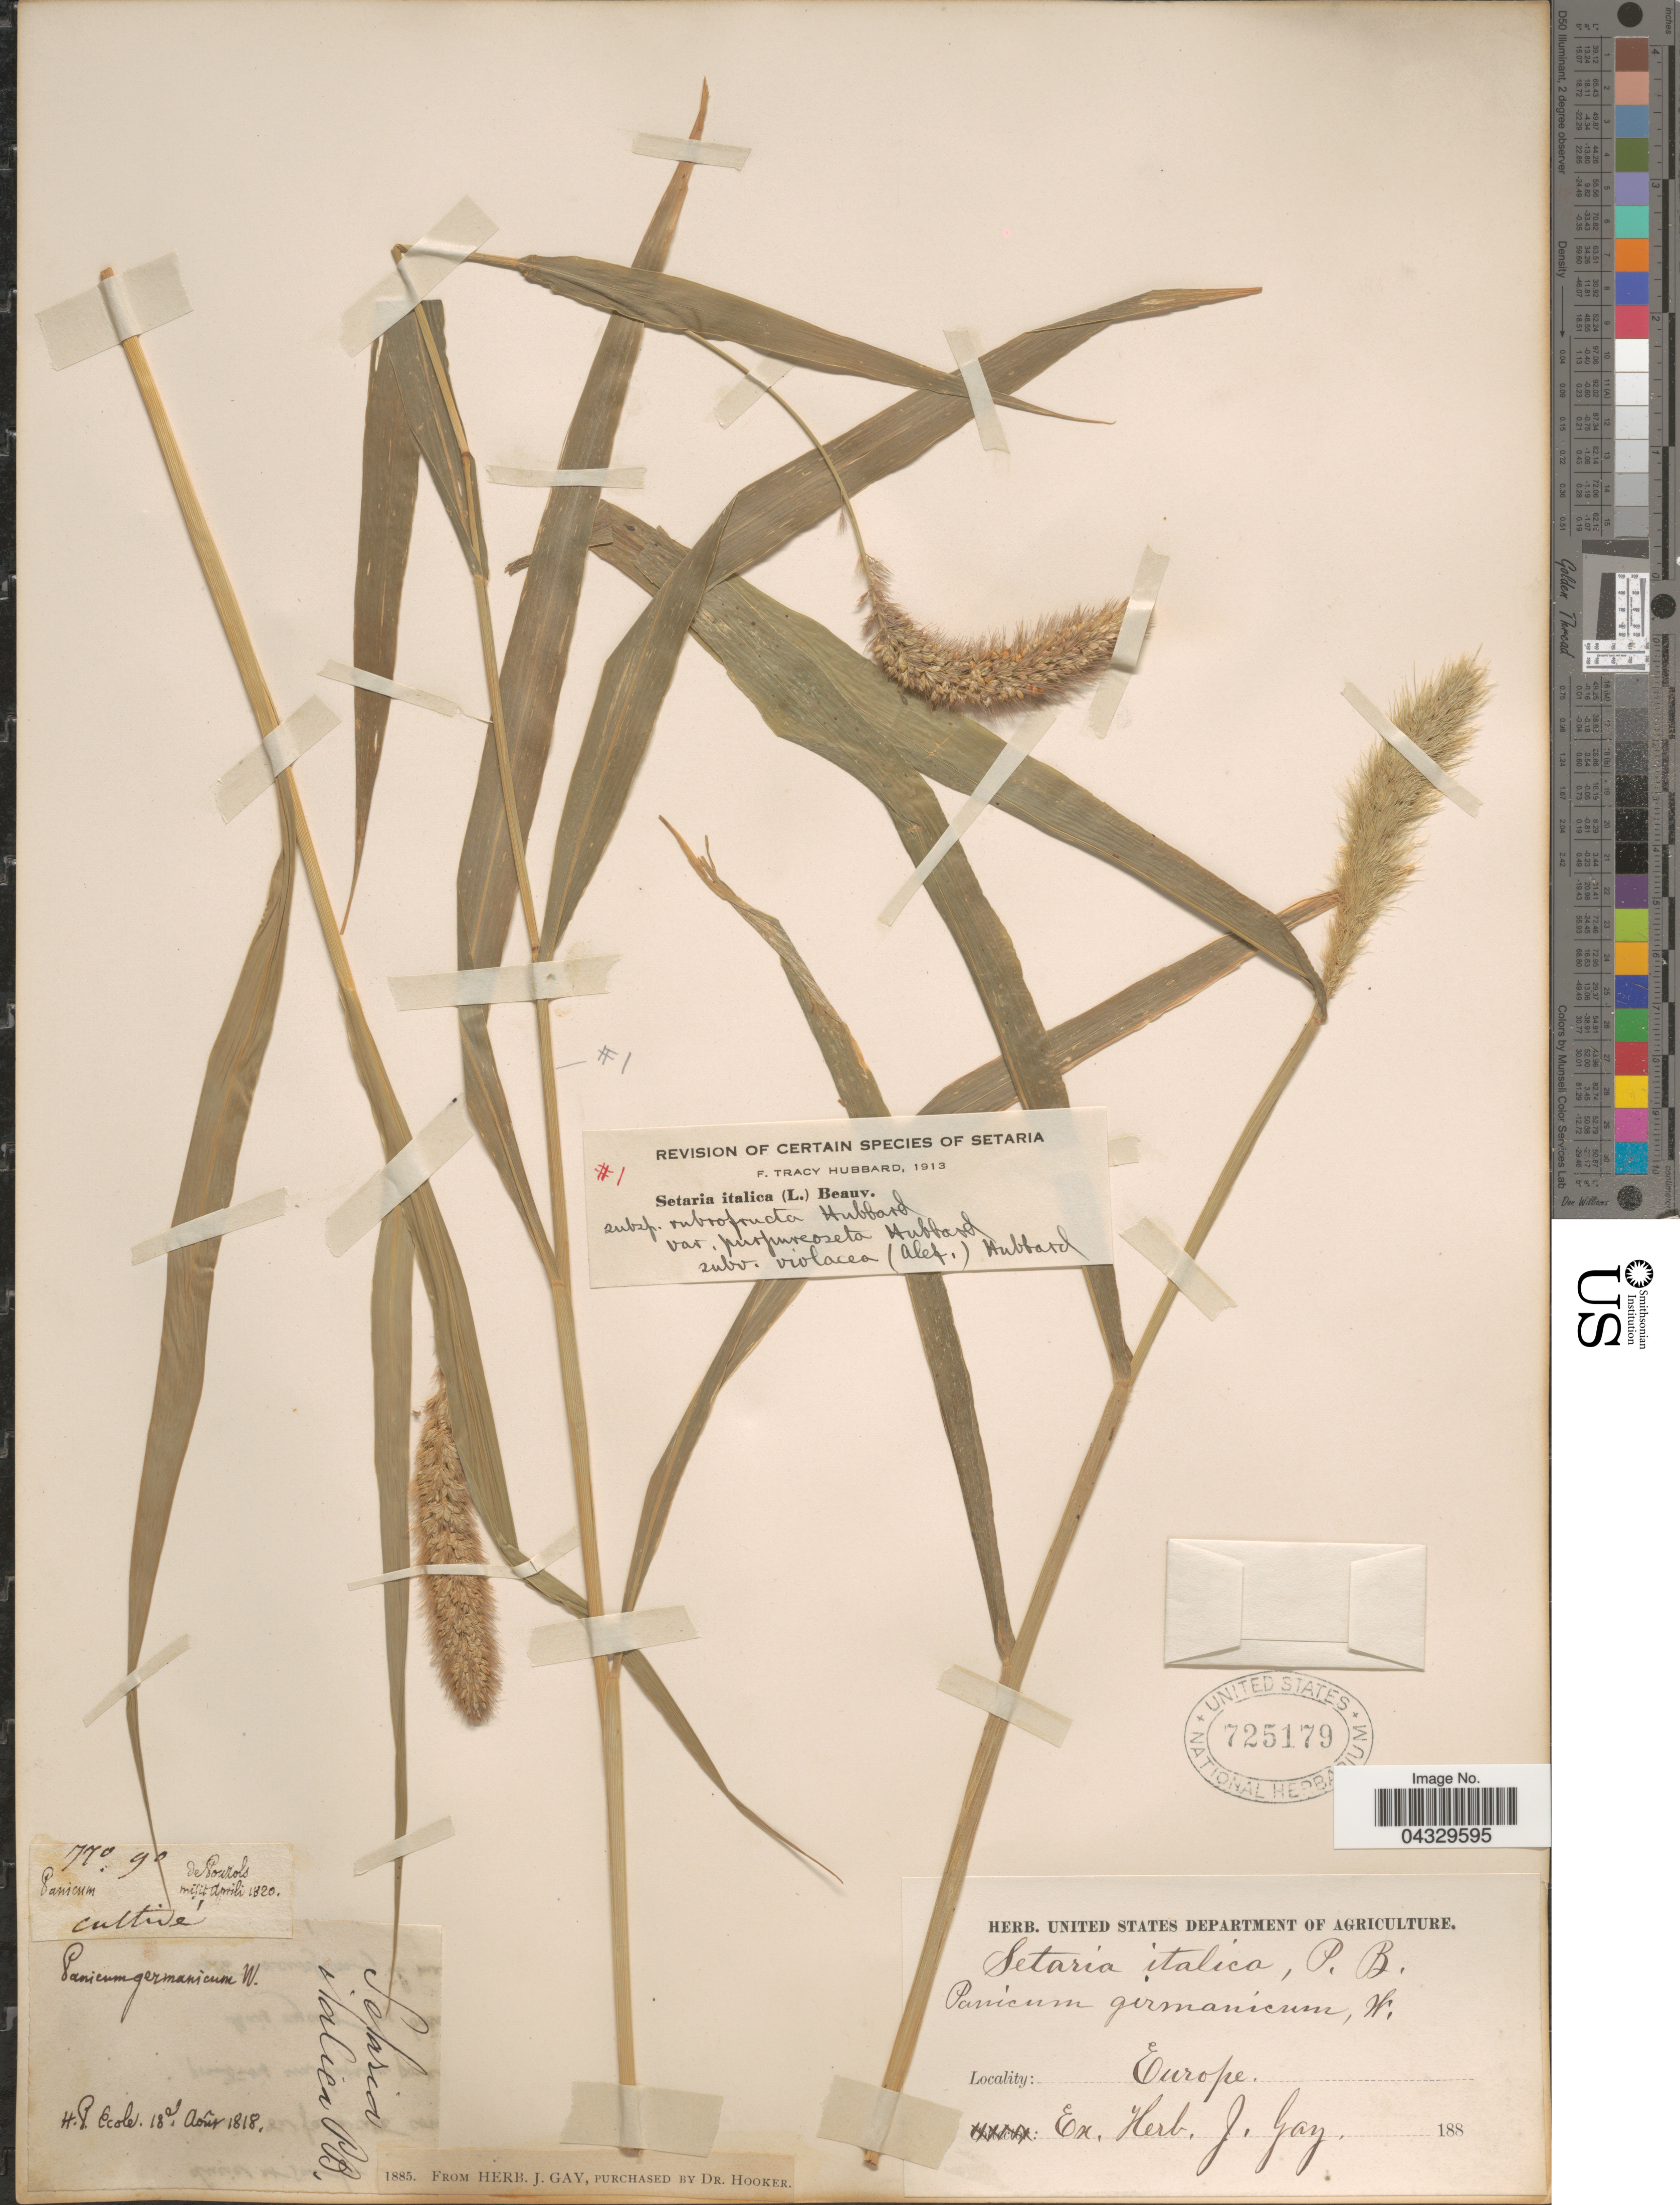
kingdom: Plantae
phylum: Tracheophyta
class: Liliopsida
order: Poales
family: Poaceae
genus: Setaria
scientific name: Setaria italica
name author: (L.) P. Beauv.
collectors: ex herb. J. Gay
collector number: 77090?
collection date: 1818-08-18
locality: H.P. Ecole [unsure placement]. Europe.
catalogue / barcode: US 725179